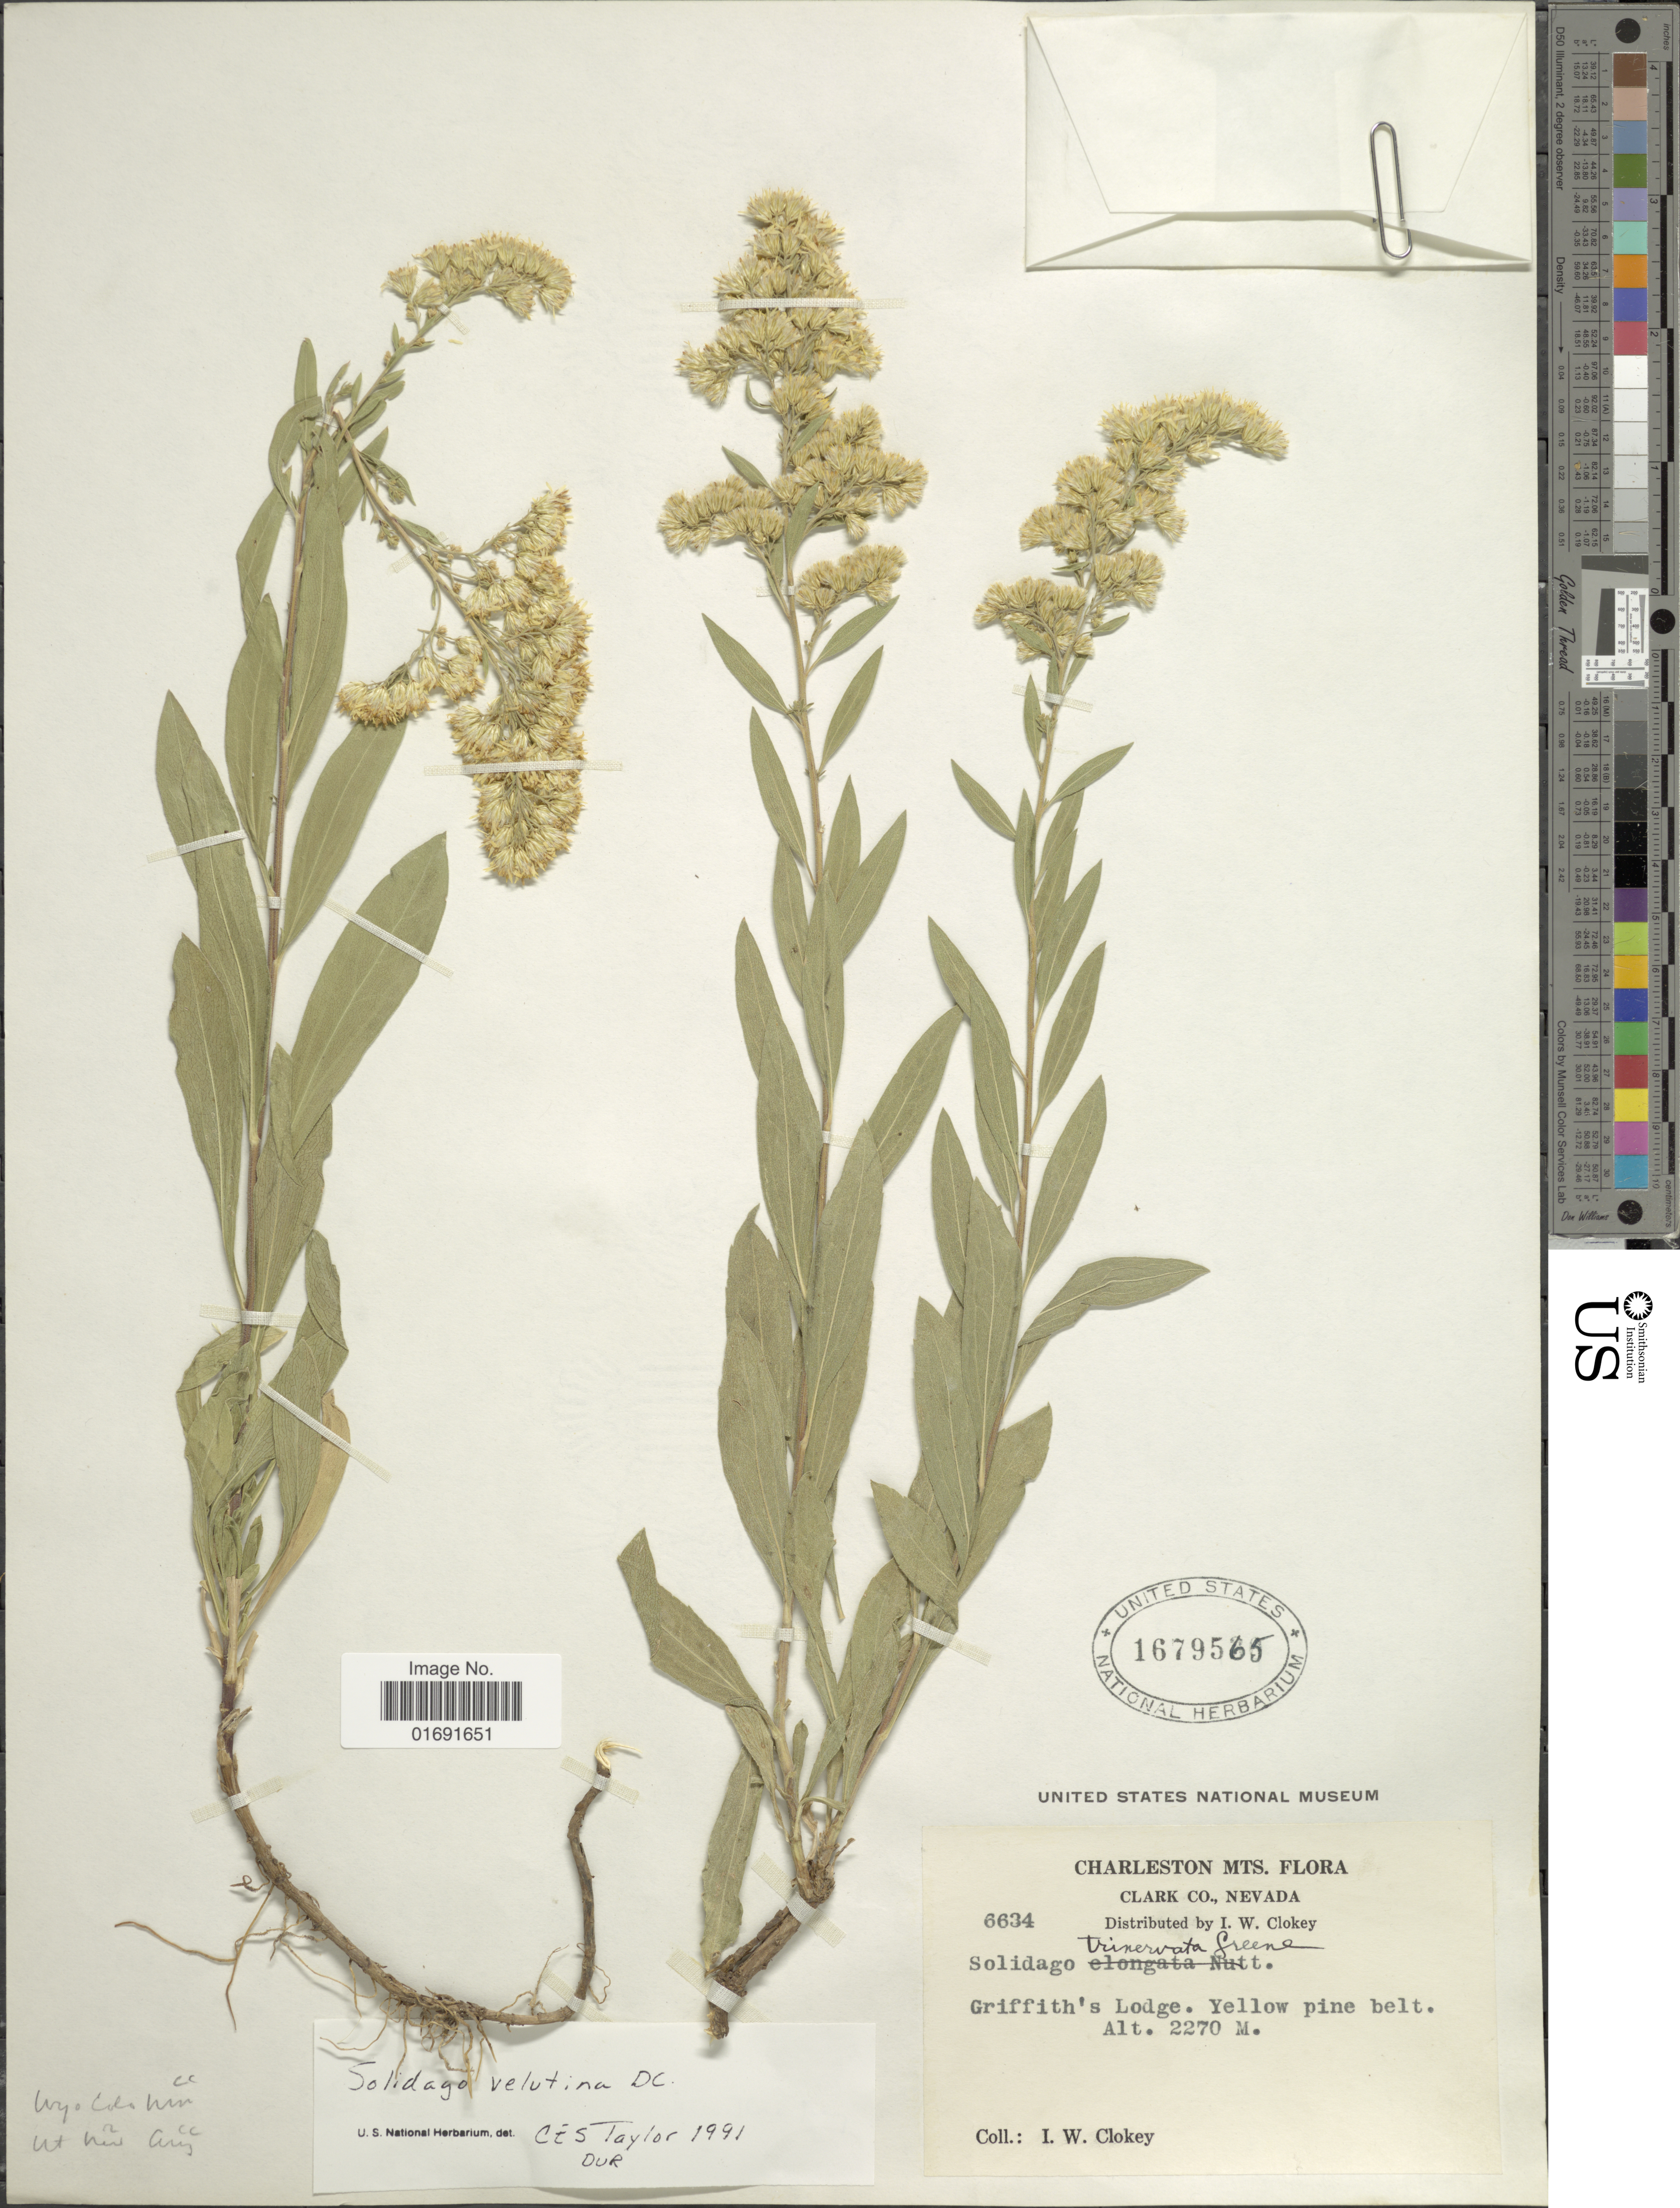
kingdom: Plantae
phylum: Tracheophyta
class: Magnoliopsida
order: Asterales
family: Asteraceae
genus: Solidago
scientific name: Solidago velutina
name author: DC.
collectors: I. W. Clokey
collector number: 6634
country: United States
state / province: Nevada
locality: Charleston Mts., Clark Co., Griffith's Lodge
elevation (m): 2270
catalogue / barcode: US 1679565